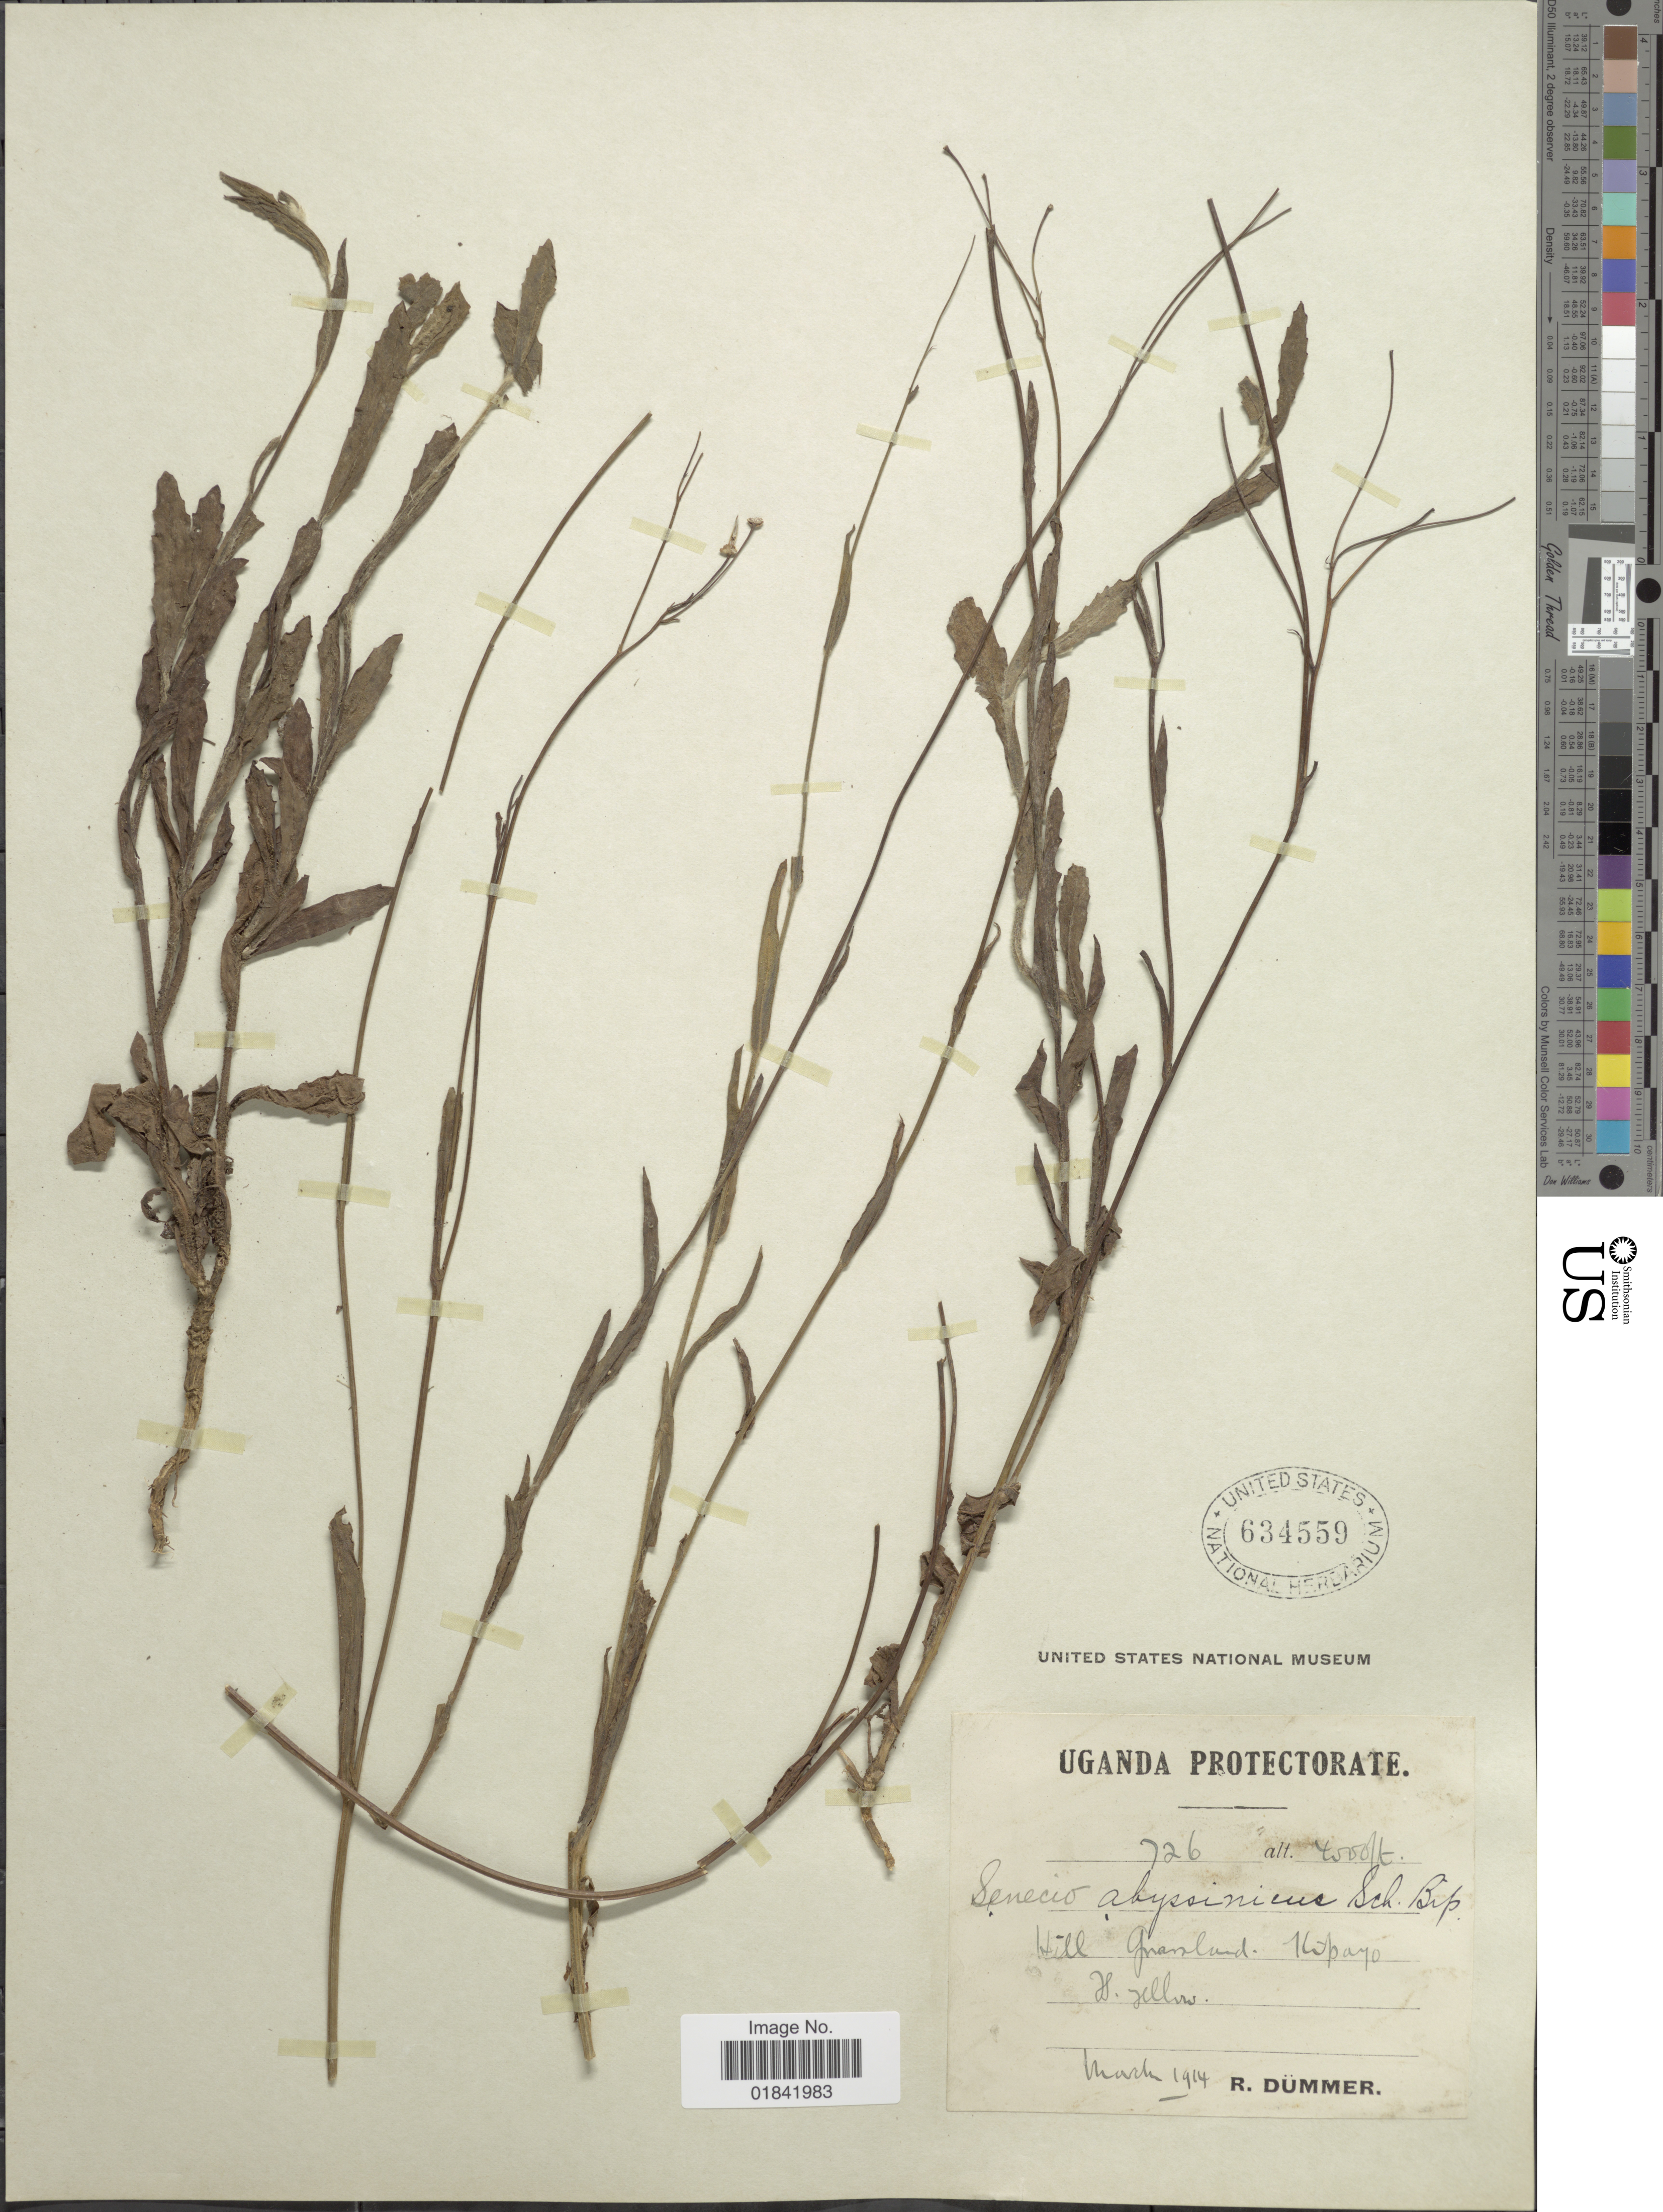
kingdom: Plantae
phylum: Tracheophyta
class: Magnoliopsida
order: Asterales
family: Asteraceae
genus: Senecio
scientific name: Senecio abyssinicus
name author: (A. Rich.) N. Jacobsen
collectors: R. A. Dümmer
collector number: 726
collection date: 1914-03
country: Uganda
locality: Uganda Protectorate, Hill Grassland, Kipayo.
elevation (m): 1219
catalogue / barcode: US 634559